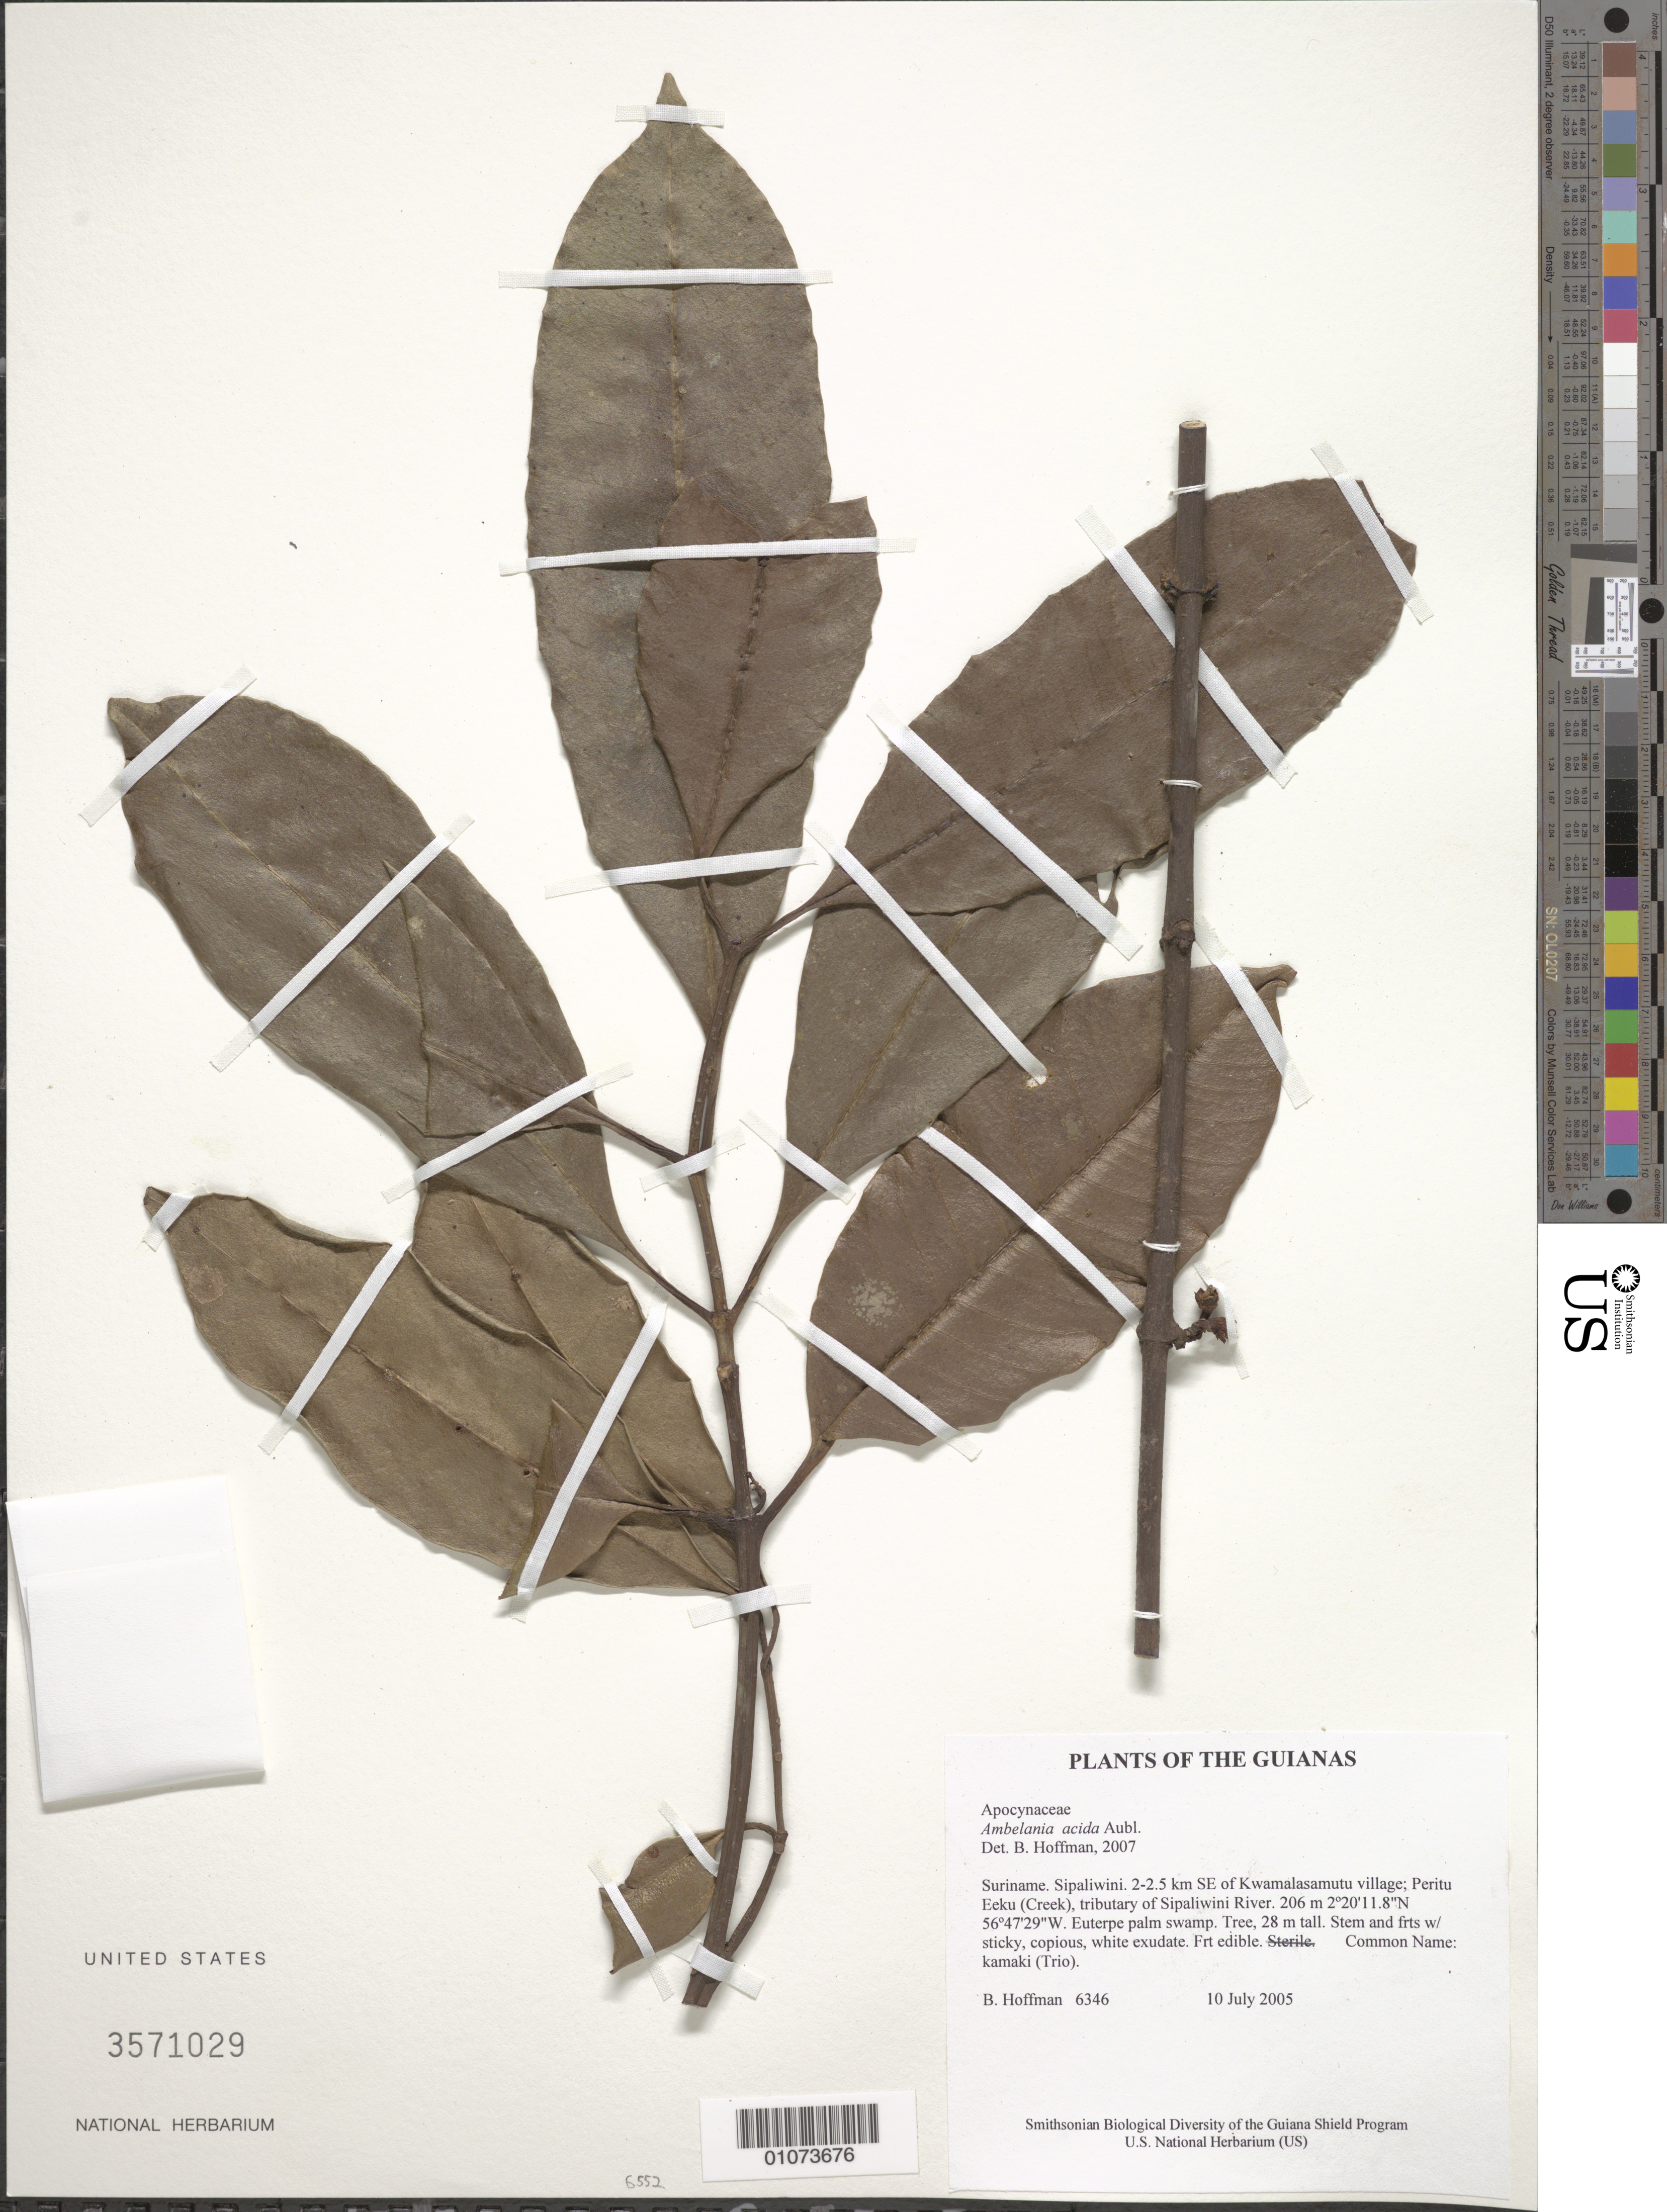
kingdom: Plantae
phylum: Tracheophyta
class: Magnoliopsida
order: Gentianales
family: Apocynaceae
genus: Ambelania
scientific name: Ambelania acida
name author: Aubl.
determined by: Hoffman, B.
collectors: B. Hoffman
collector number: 6346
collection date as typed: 10 July 2005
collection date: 2005-07-10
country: Suriname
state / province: Sipaliwini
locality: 2-2.5 km SE of Kwamalasamutu village; Peritu Eeku (Creek), tributary of Sipaliwini River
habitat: Euterpe palm swamp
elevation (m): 206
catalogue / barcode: US 3571029